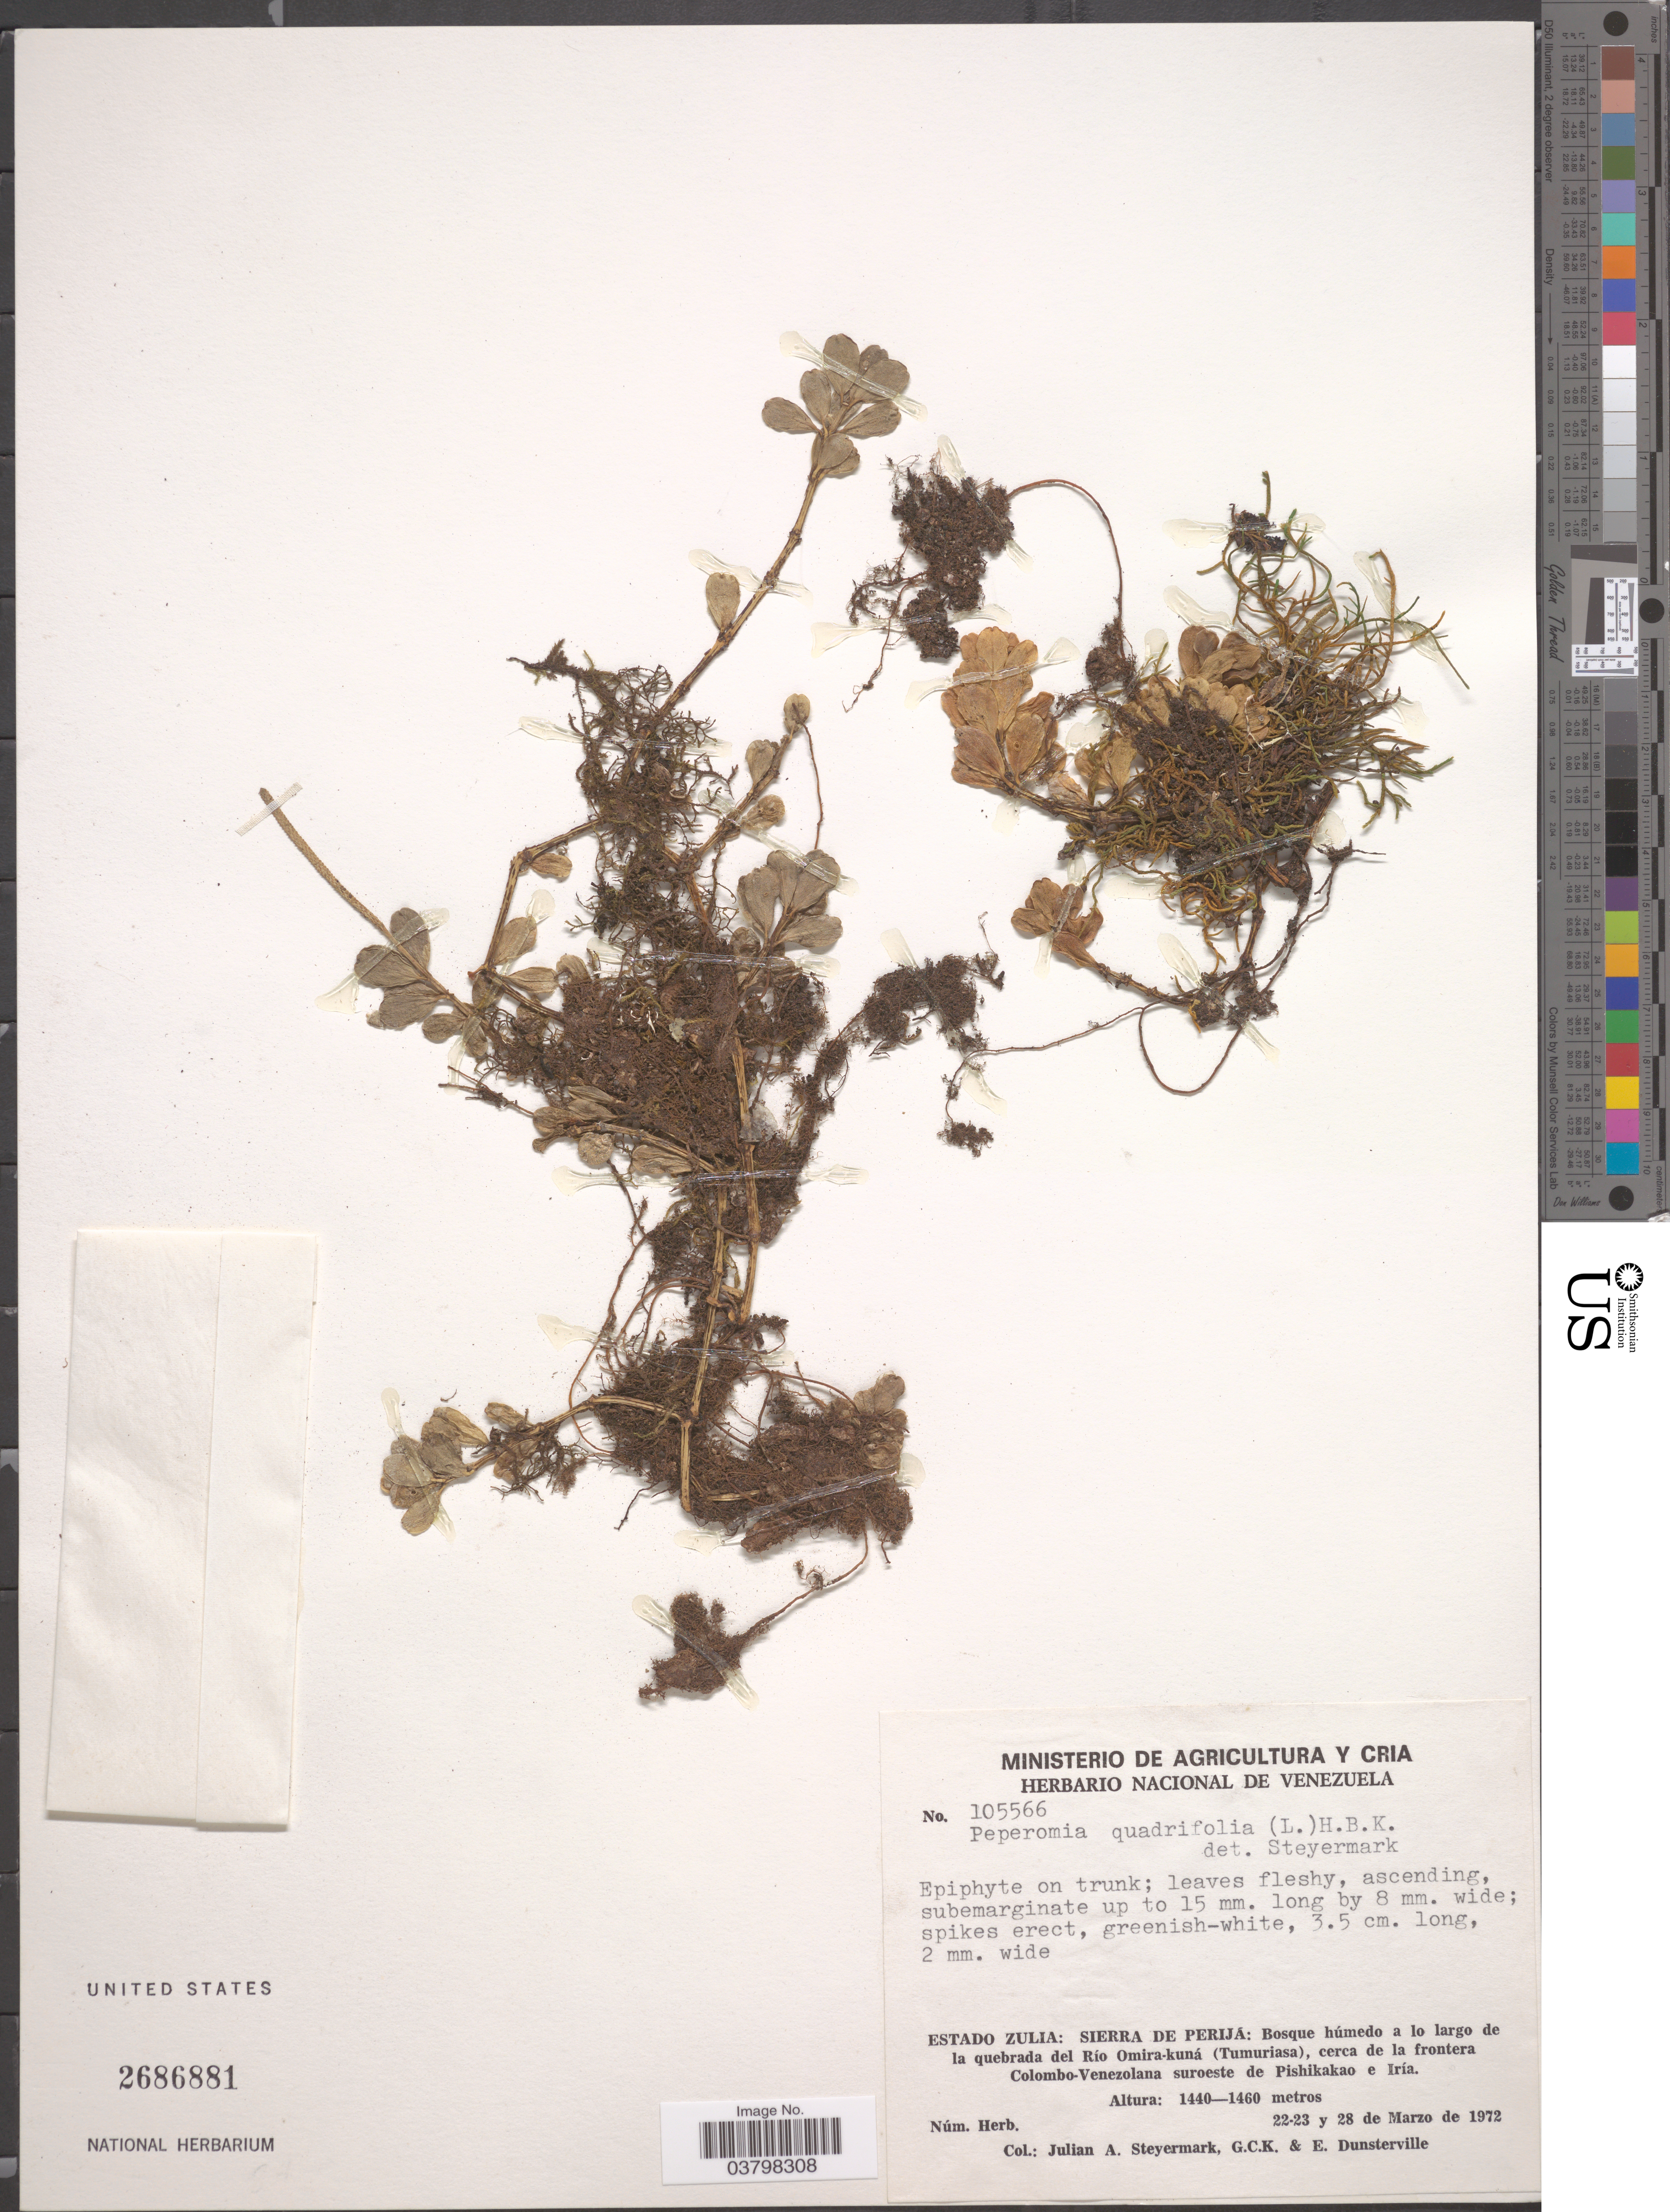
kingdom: Plantae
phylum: Tracheophyta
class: Magnoliopsida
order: Piperales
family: Piperaceae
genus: Peperomia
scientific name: Peperomia quadrifolia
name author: (L.) Kunth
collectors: J. Steyermark, G. C. K. Dunsterville & E. Dunsterville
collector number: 105566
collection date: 1972-03-22/1972-03-28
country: Venezuela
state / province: Zulia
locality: Sierra de Perijá: Bosque húmedo a lo largo de la quebrada del Río Omira-kuná (Tumuriasa), cerca de la frontera Colombo-Venezolana suroeste de Pishikakao e Iría.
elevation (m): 1440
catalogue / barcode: US 2686881